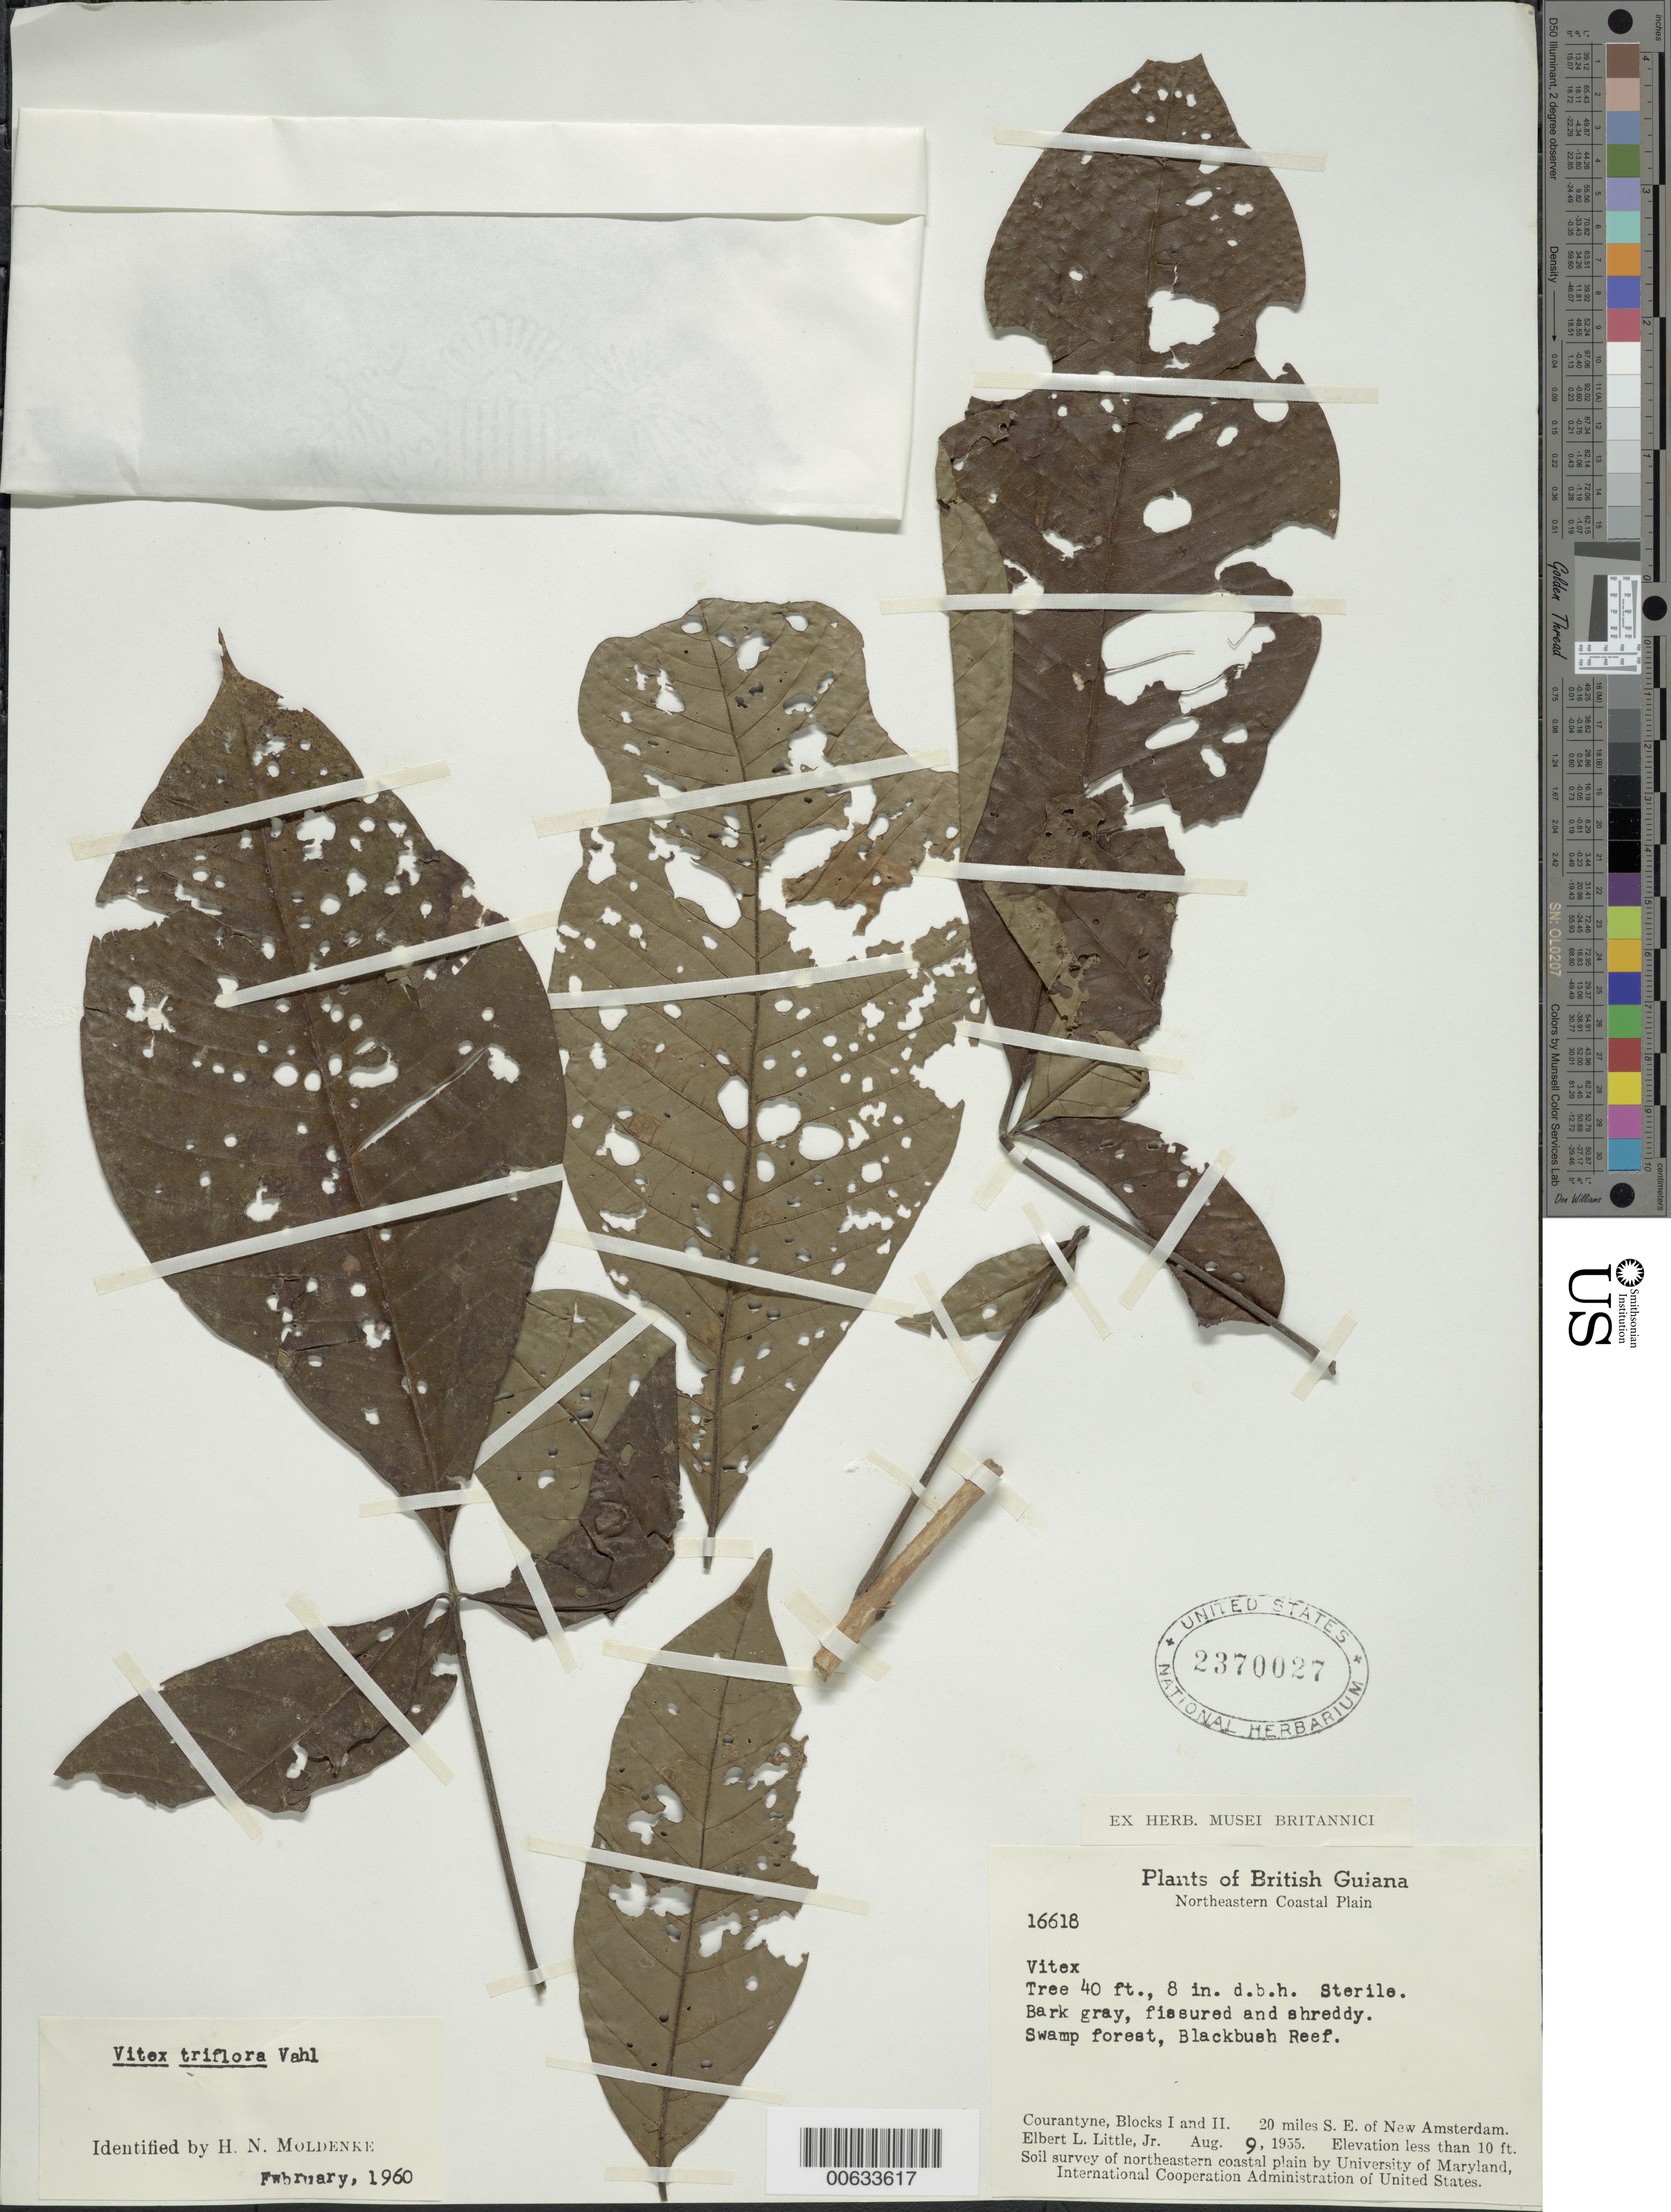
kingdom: Plantae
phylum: Tracheophyta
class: Magnoliopsida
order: Lamiales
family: Lamiaceae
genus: Vitex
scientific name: Vitex triflora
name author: Vahl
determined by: Moldenke, H. N.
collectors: E. L. Little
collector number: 16618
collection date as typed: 9-Aug-55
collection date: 1955-08-09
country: Guyana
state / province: E. Berbice-Corentyne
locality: Courantyne, Blocks I & II. 20 mi. SE of New Amsterdam, Blackbush Reef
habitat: Swamp forest, blackbush reef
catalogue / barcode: US 2370027